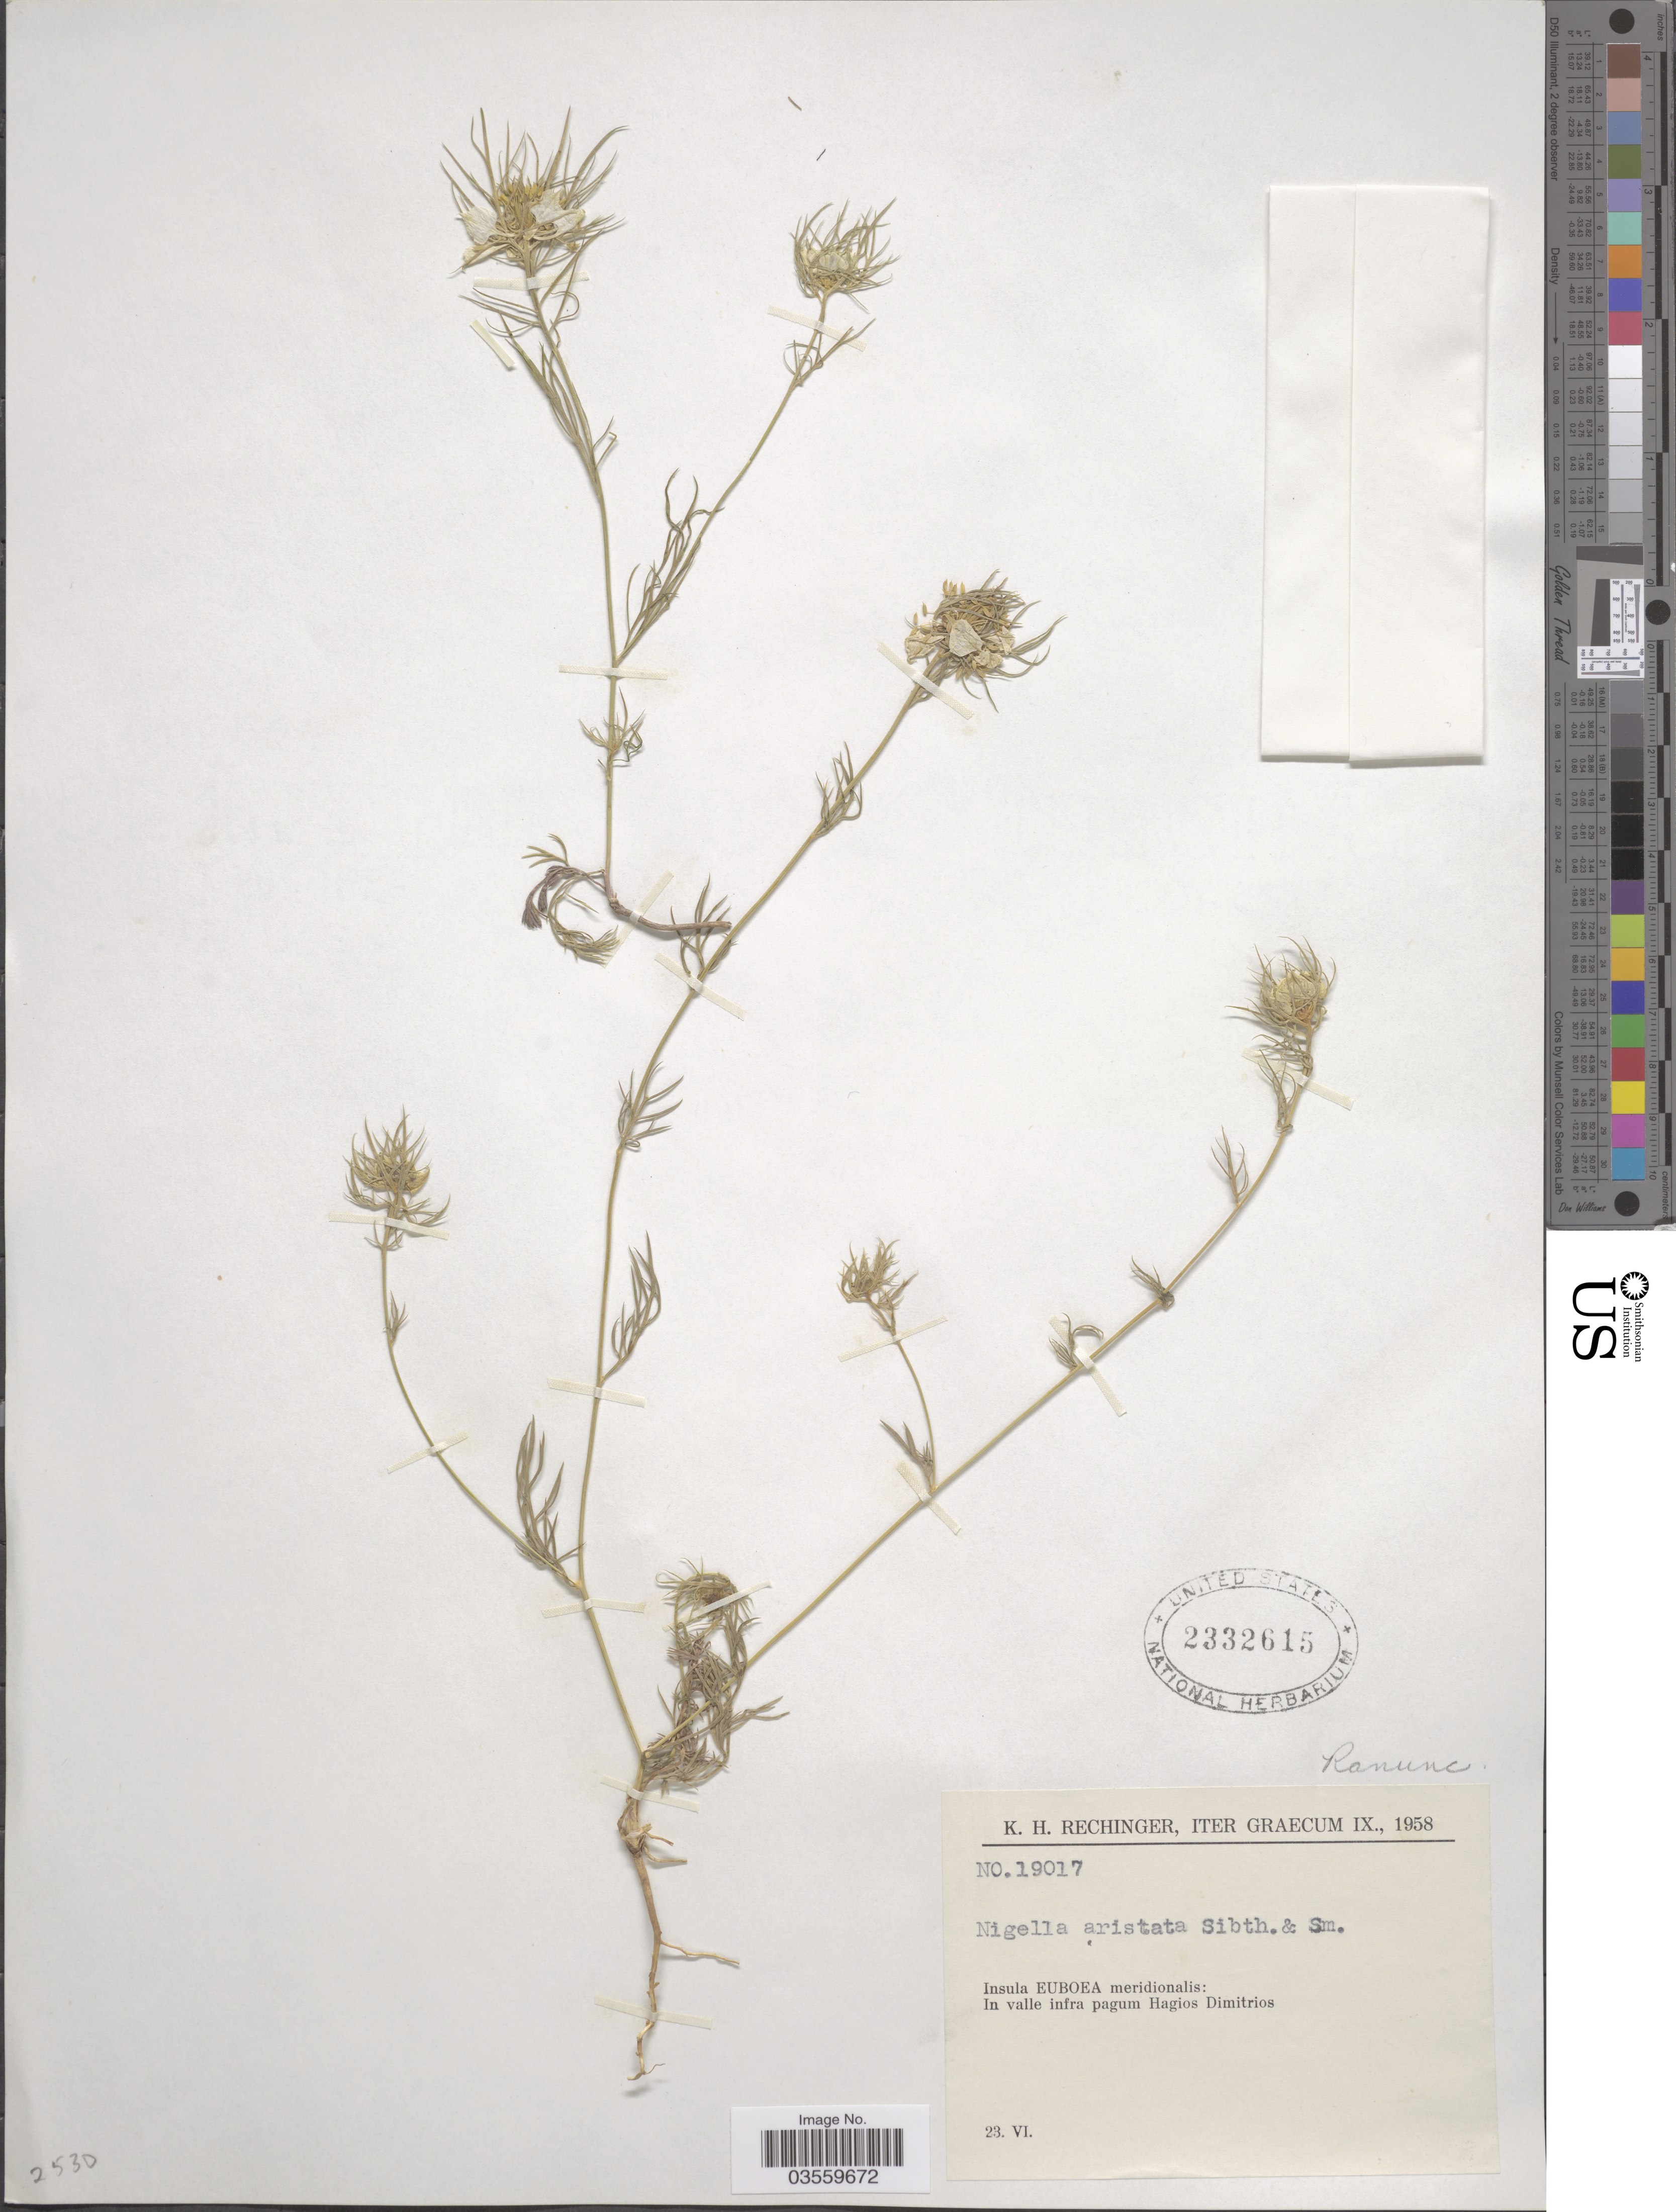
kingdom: Plantae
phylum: Tracheophyta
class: Magnoliopsida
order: Ranunculales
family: Ranunculaceae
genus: Nigella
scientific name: Nigella aristata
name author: Sm.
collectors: K. H. Rechinger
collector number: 19017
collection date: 1958-06-23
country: Greece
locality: Insula Euboea meridionalis: In valle infra pagum Hagios Dimitrios.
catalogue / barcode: US 2332615